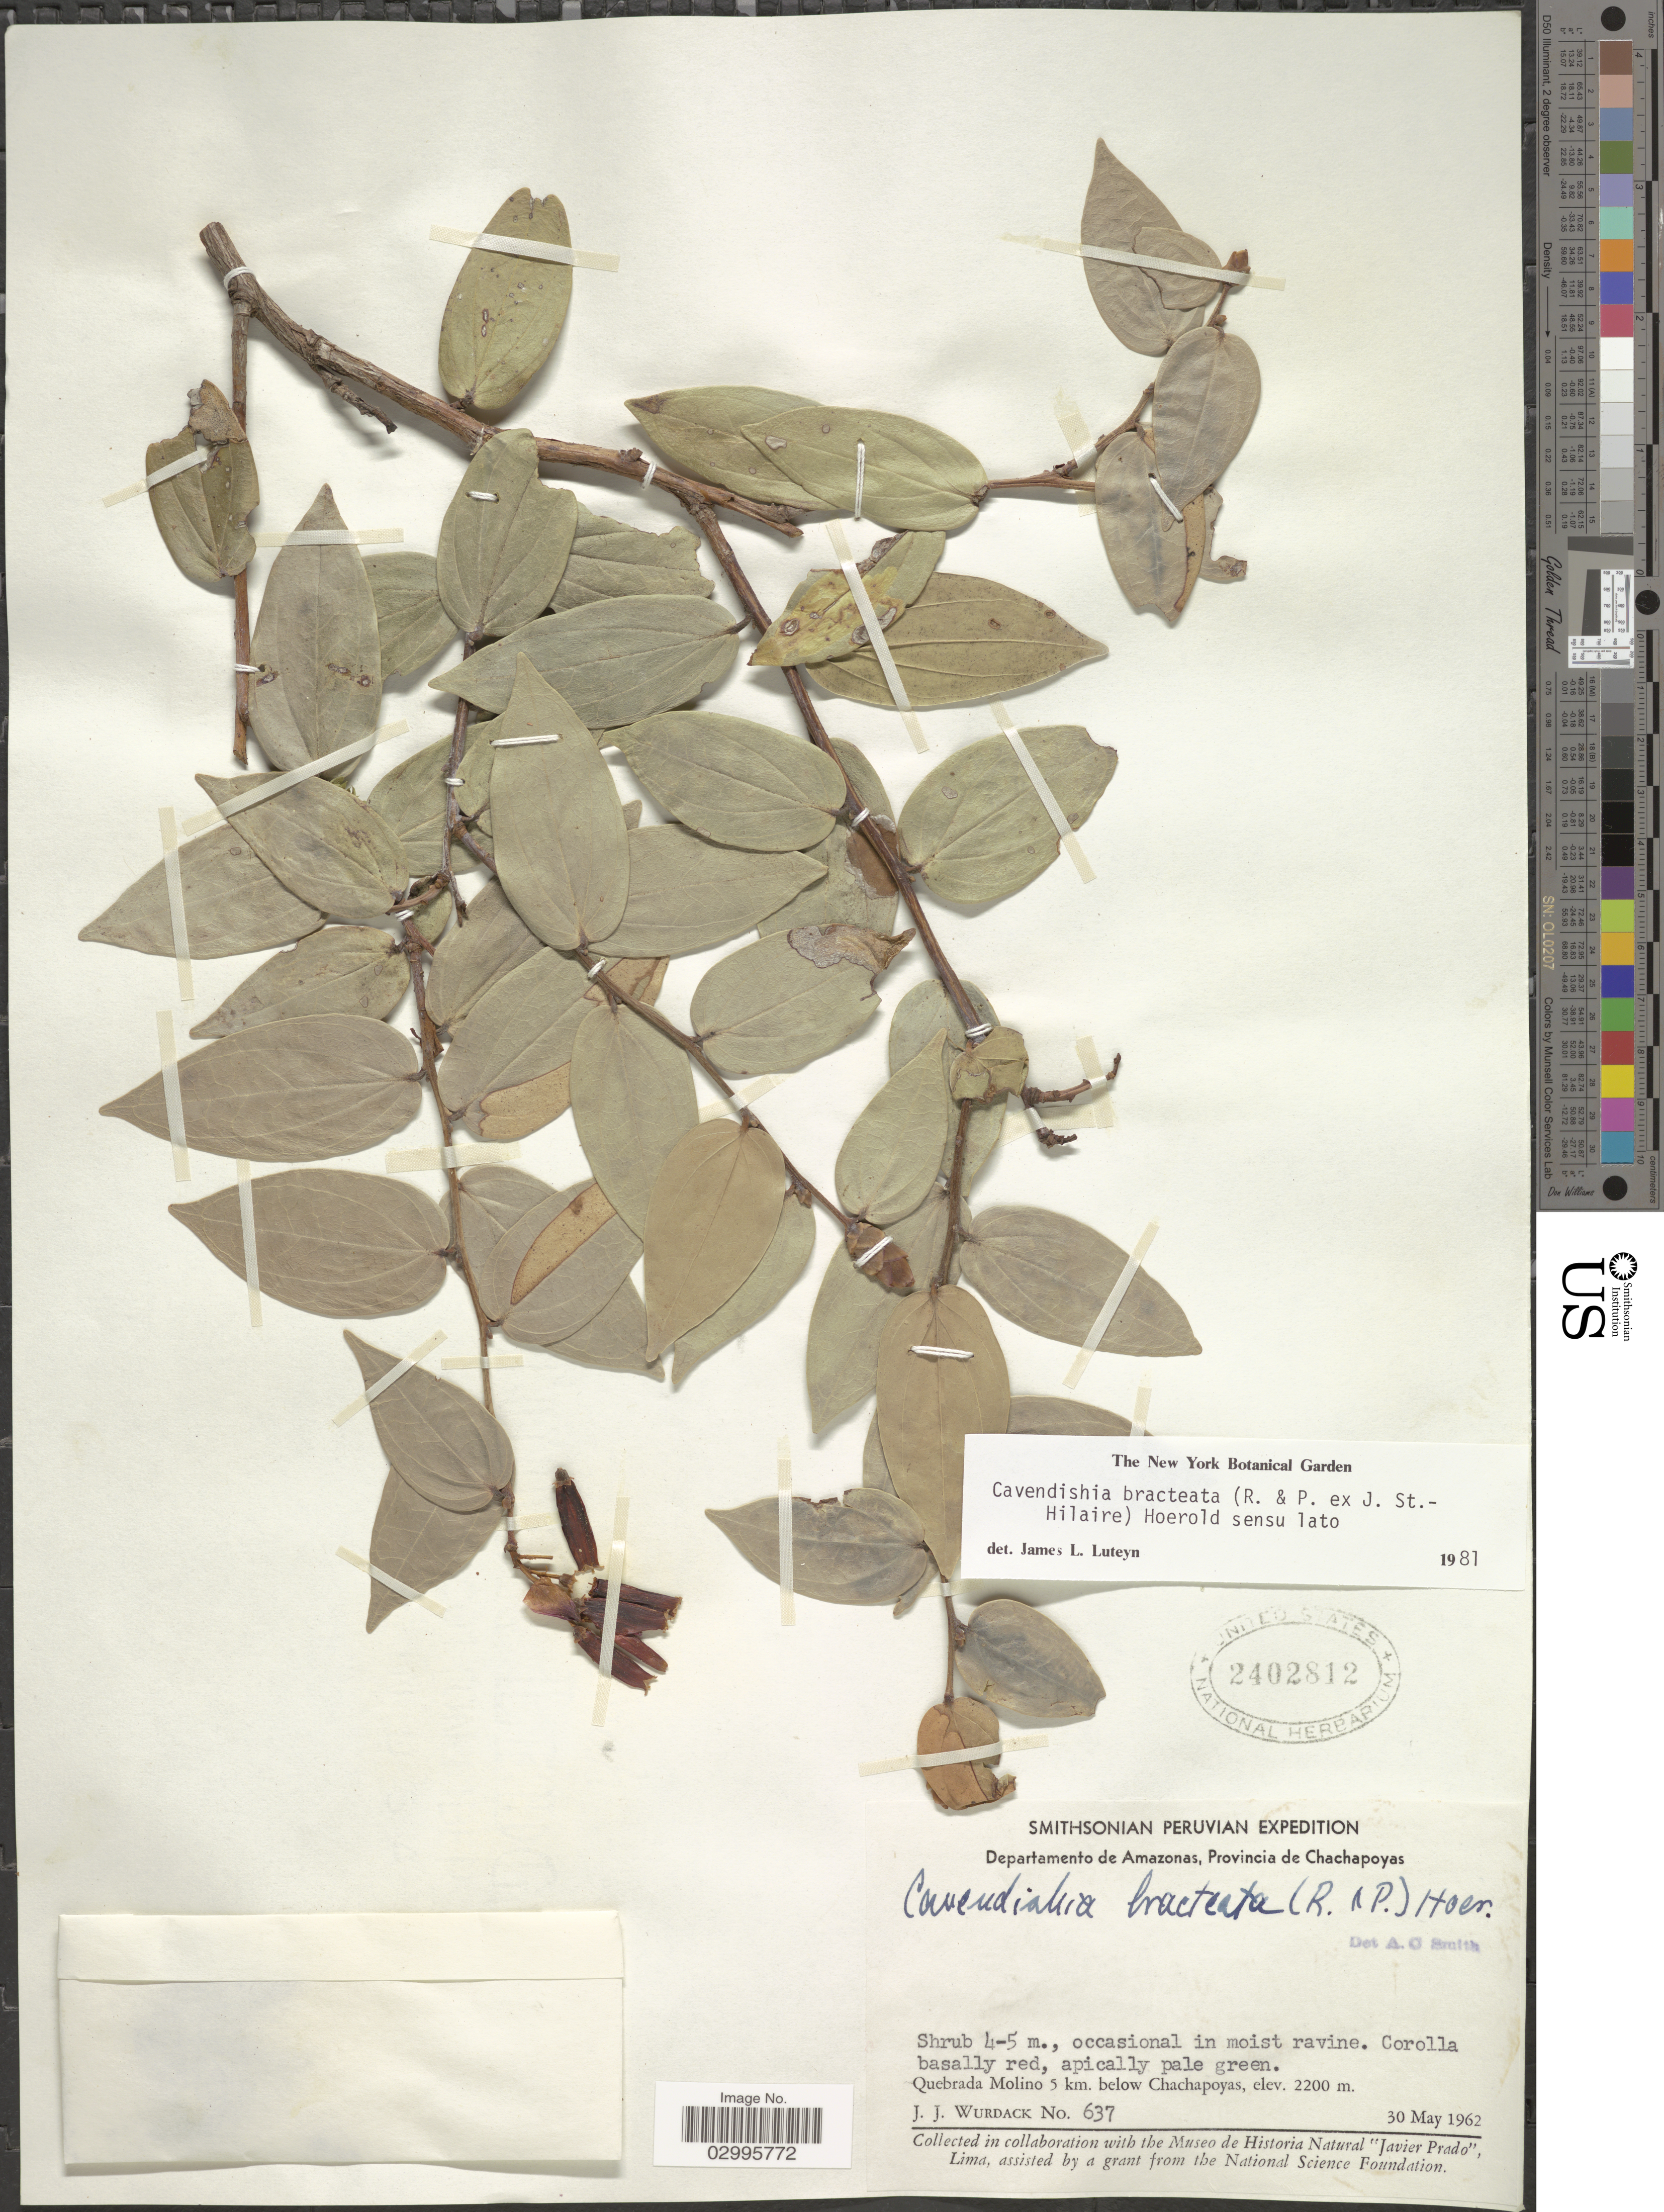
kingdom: Plantae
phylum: Tracheophyta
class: Magnoliopsida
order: Ericales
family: Ericaceae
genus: Cavendishia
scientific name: Cavendishia bracteata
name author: (Ruiz & Pav. ex J. St.-Hil.) Hoerold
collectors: J. J. Wurdack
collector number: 637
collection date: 1962-05-30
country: Peru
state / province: Amazonas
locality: Departamento de Amazonas, Provincia de Chachapoyas. Quebrada Molino 5 km. below Chachapoyas.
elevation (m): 2200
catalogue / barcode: US 2402812